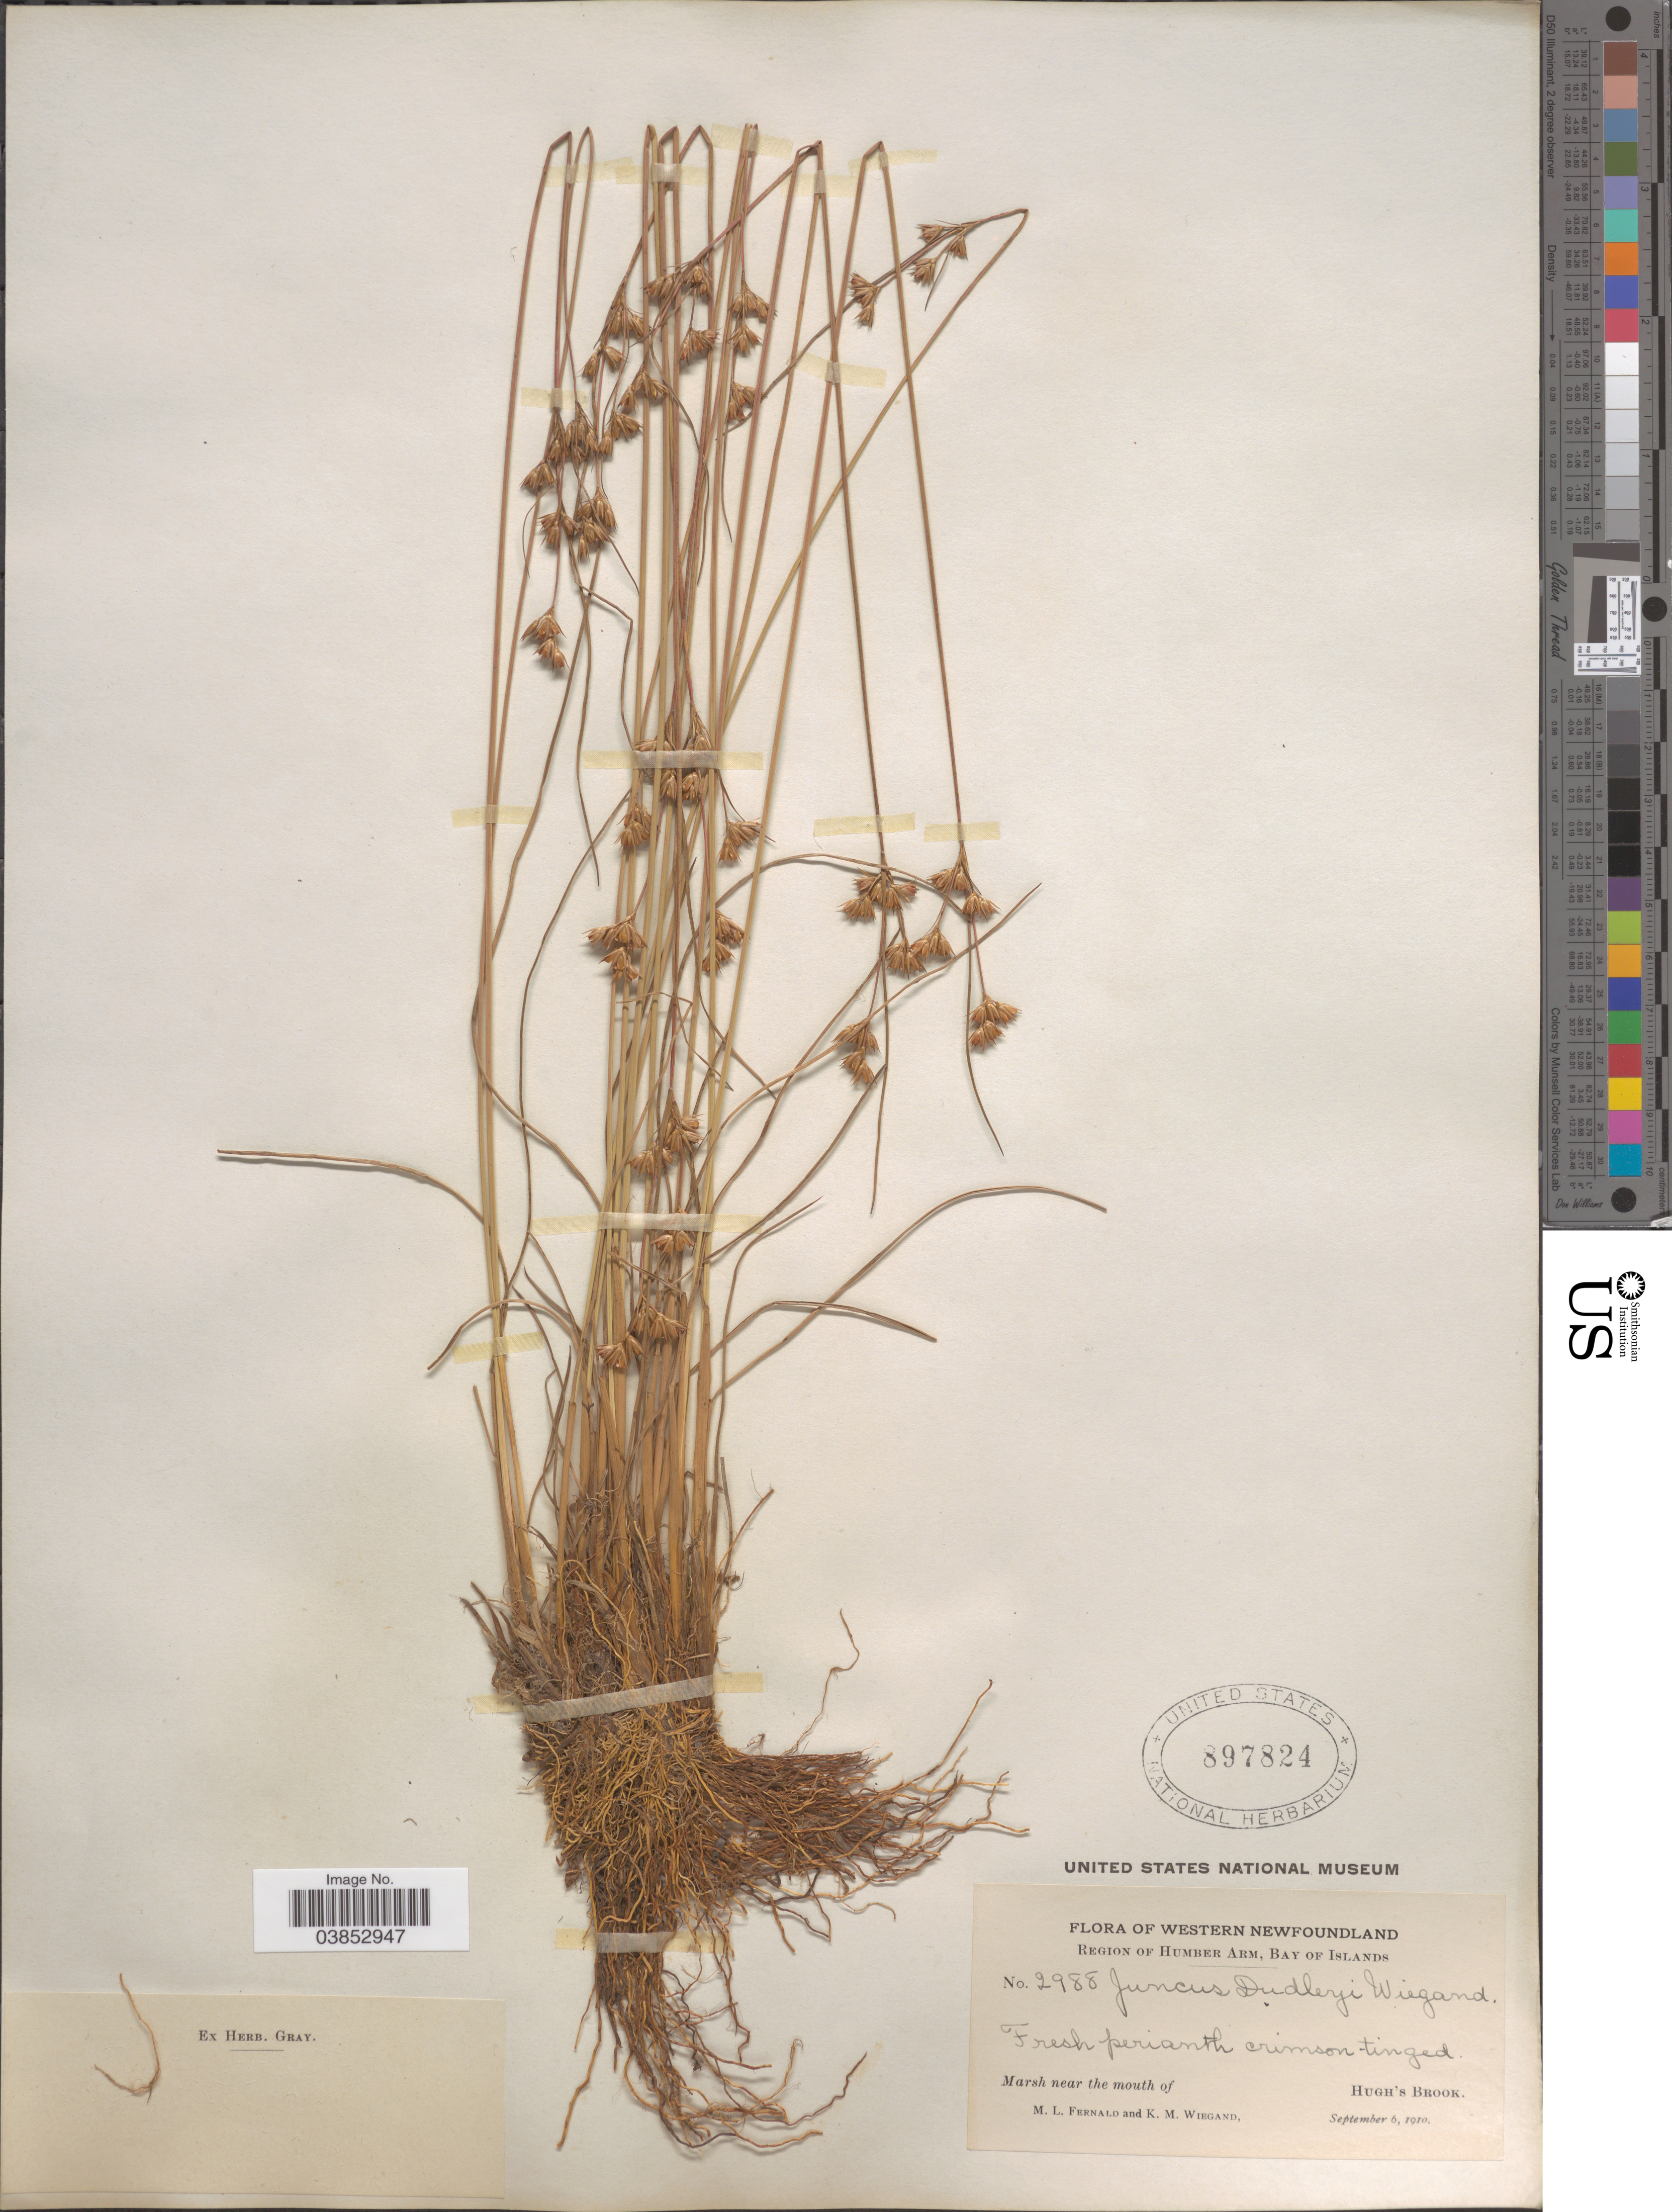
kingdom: Plantae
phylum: Tracheophyta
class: Liliopsida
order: Poales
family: Juncaceae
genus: Juncus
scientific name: Juncus dudleyi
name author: Wiegand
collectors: M. L. Fernald & K. M. Wiegand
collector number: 2988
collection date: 1910-09-06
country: Canada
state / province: Newfoundland and Labrador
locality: Western Newfoundland. Region of Humber Arm, Bay of Islands. Marsh near the mouth of Hugh's Brook.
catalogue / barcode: US 897824